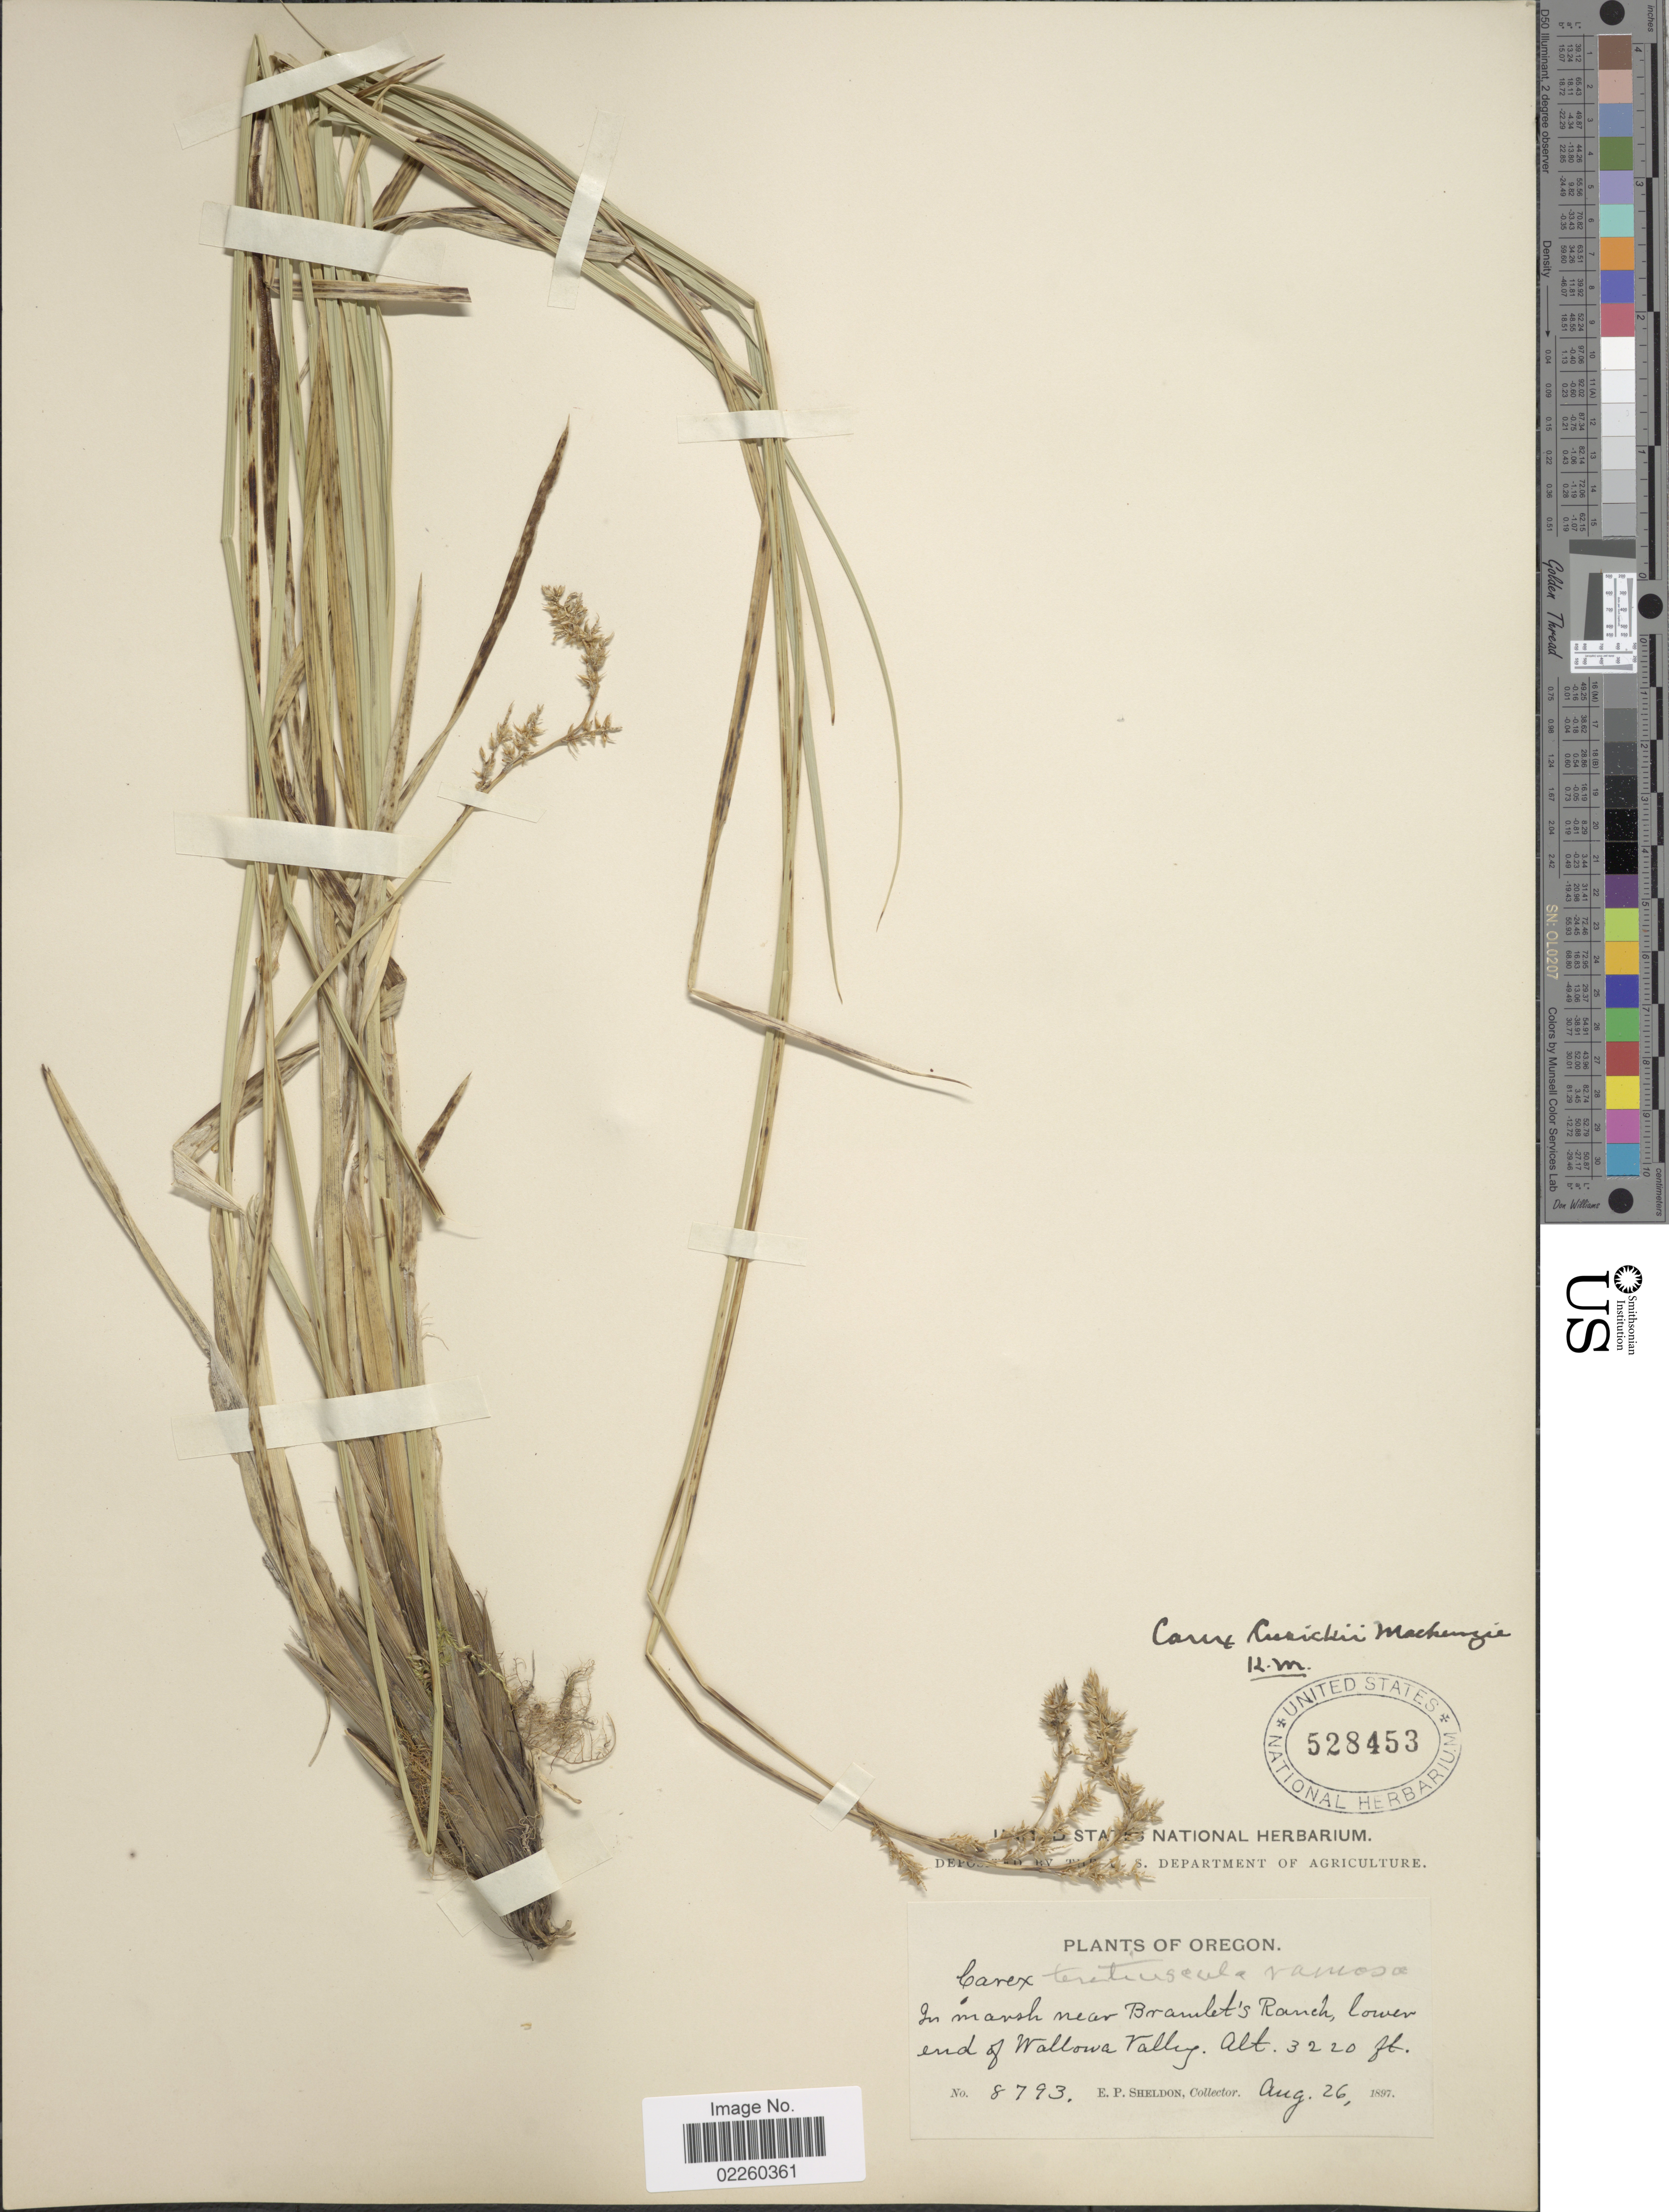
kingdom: Plantae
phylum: Tracheophyta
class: Liliopsida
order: Poales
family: Cyperaceae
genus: Carex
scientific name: Carex cusickii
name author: Mack.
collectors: E. P. Sheldon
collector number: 8793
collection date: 1897-08-26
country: United States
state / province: Oregon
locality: In marsh near Bramlet's Ranch, lower end of Wallowa Valley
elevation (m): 981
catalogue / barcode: US 528453